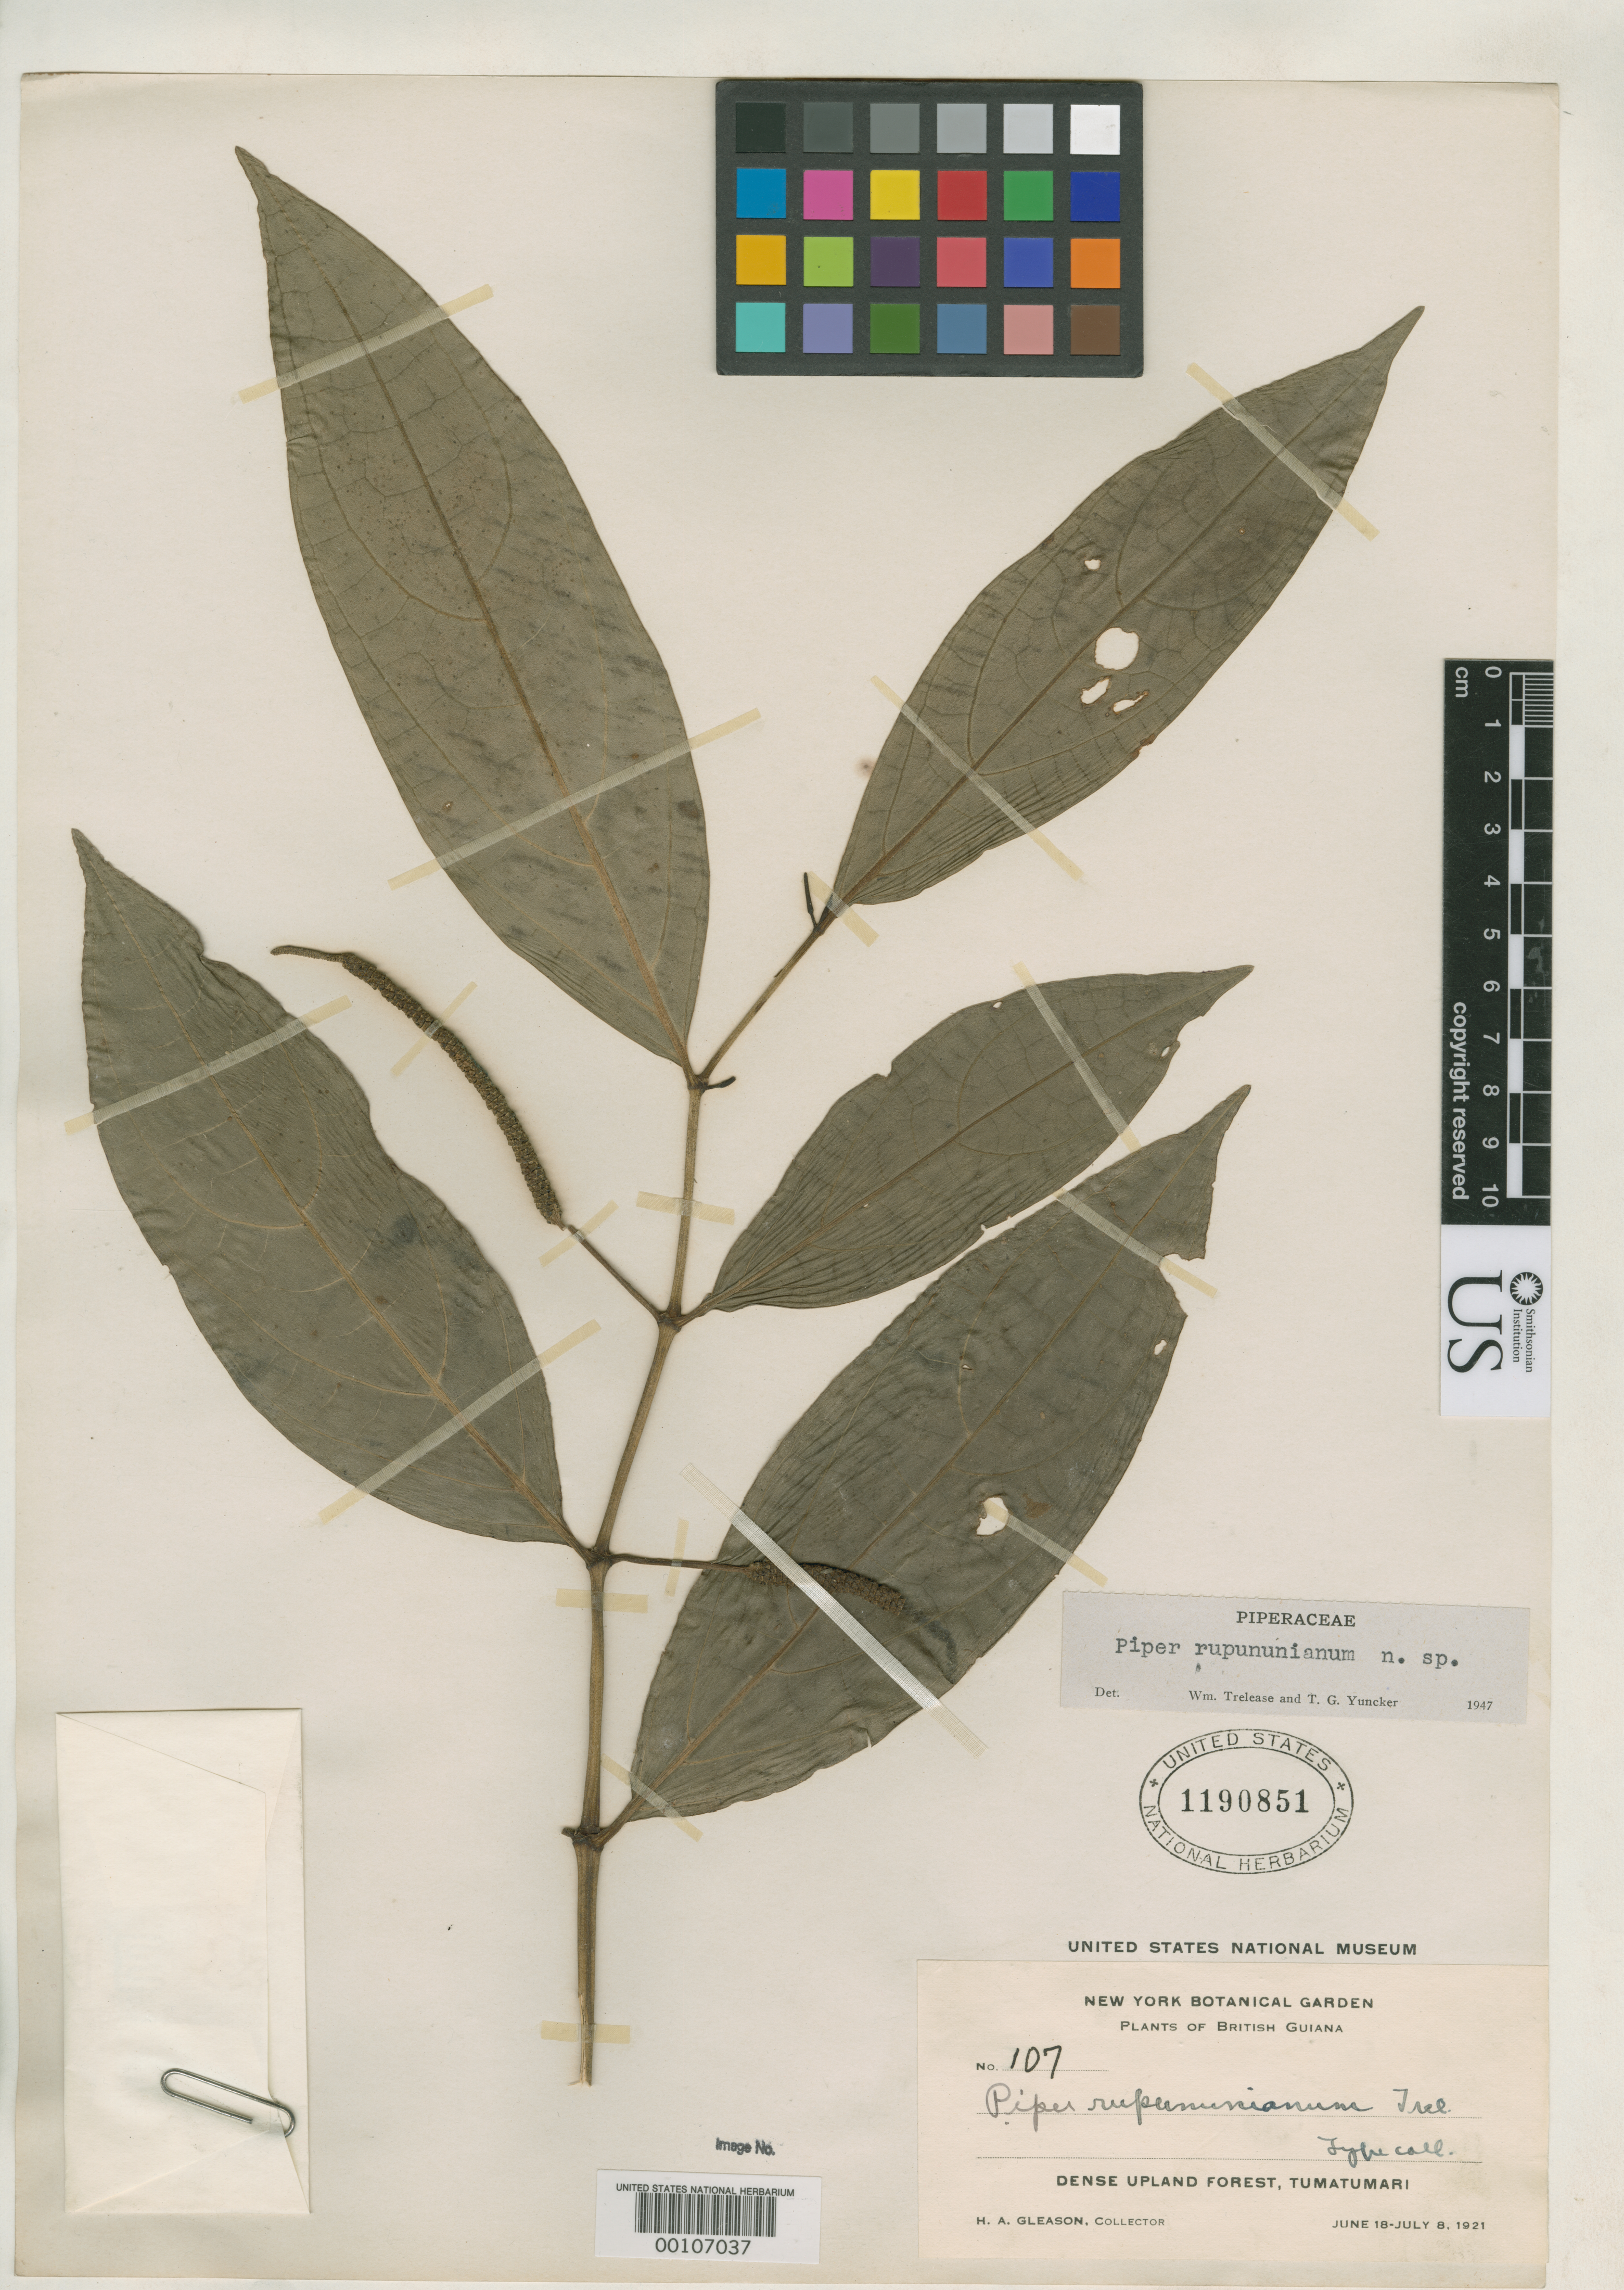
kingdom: Plantae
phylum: Tracheophyta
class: Magnoliopsida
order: Piperales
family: Piperaceae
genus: Piper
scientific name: Piper rupununianum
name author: Trel. & Yunck.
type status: Isotype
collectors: H. A. Gleason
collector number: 107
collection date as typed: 18 Jun 1921 to 08 Jul 1921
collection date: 1921-06-18/1921-07-08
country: Guyana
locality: Tumatumari.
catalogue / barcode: US 1190851